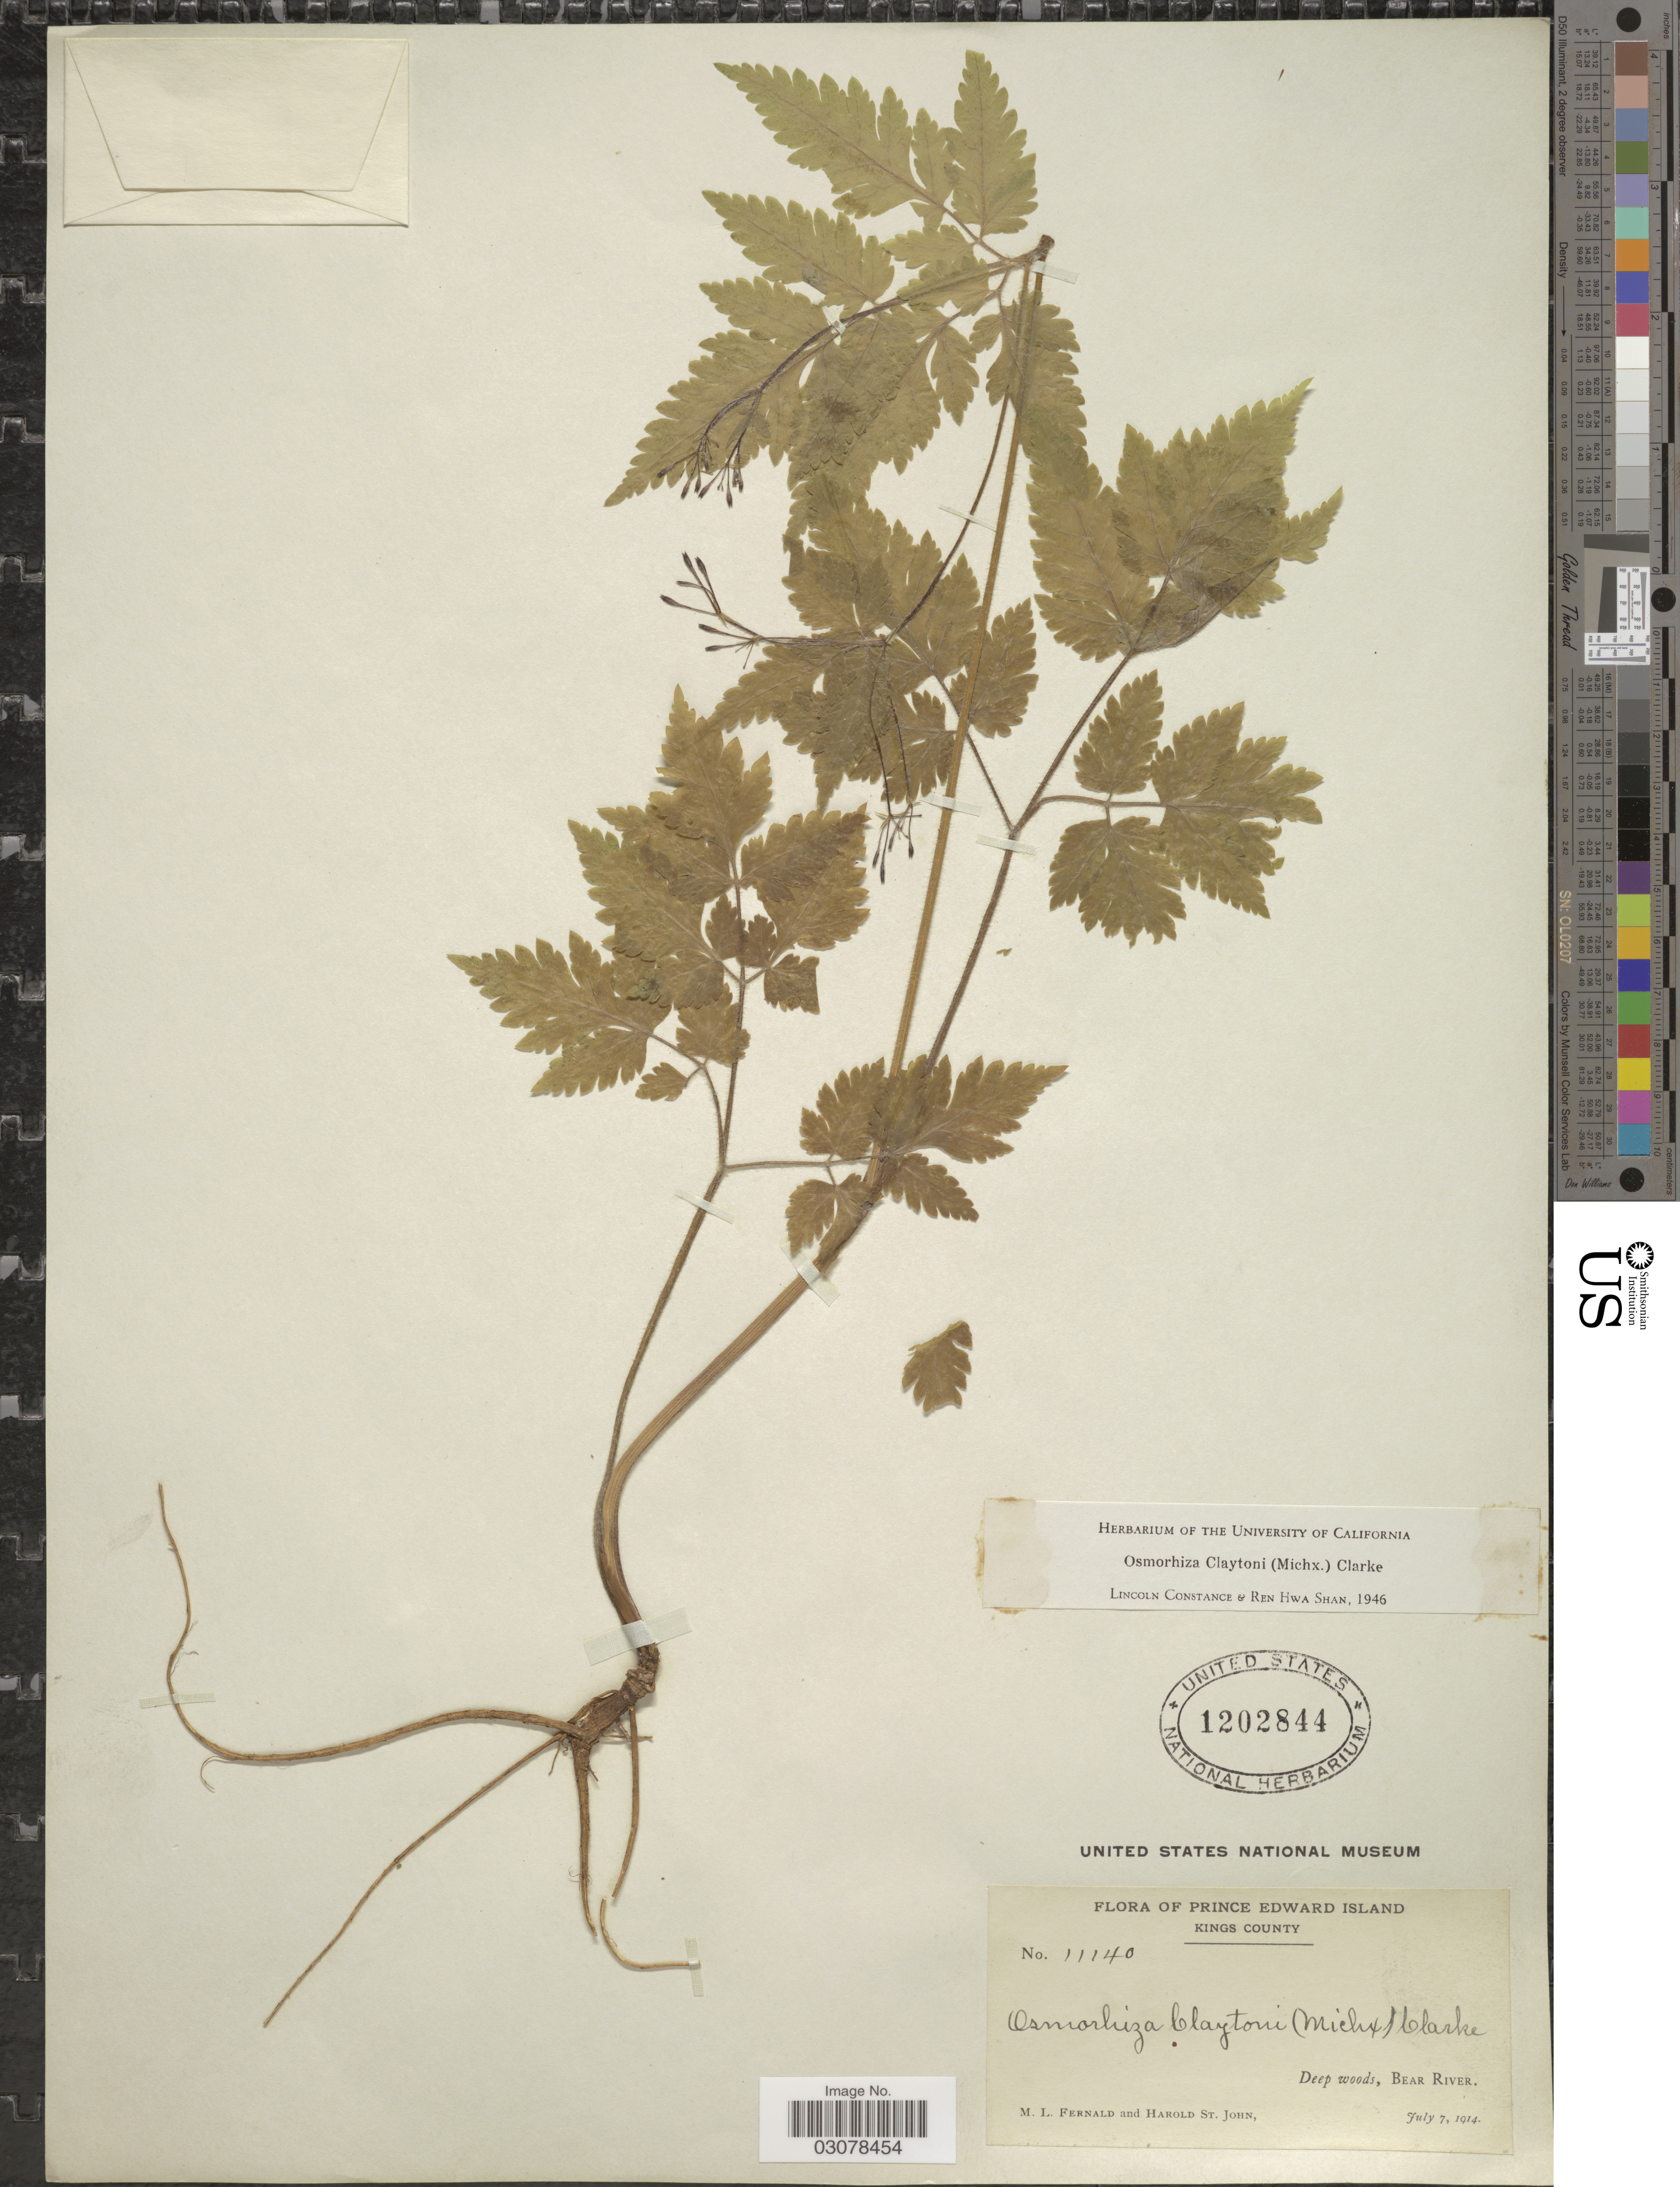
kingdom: Plantae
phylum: Tracheophyta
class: Magnoliopsida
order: Apiales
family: Apiaceae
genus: Osmorhiza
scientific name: Osmorhiza claytonii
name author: (Michx.) C.B. Clarke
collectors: M. L. Fernald & H. St. John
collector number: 11140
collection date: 1914-07-07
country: Canada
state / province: Prince Edward Island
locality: Kings County. Deep woods, Bear River.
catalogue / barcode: US 1202844